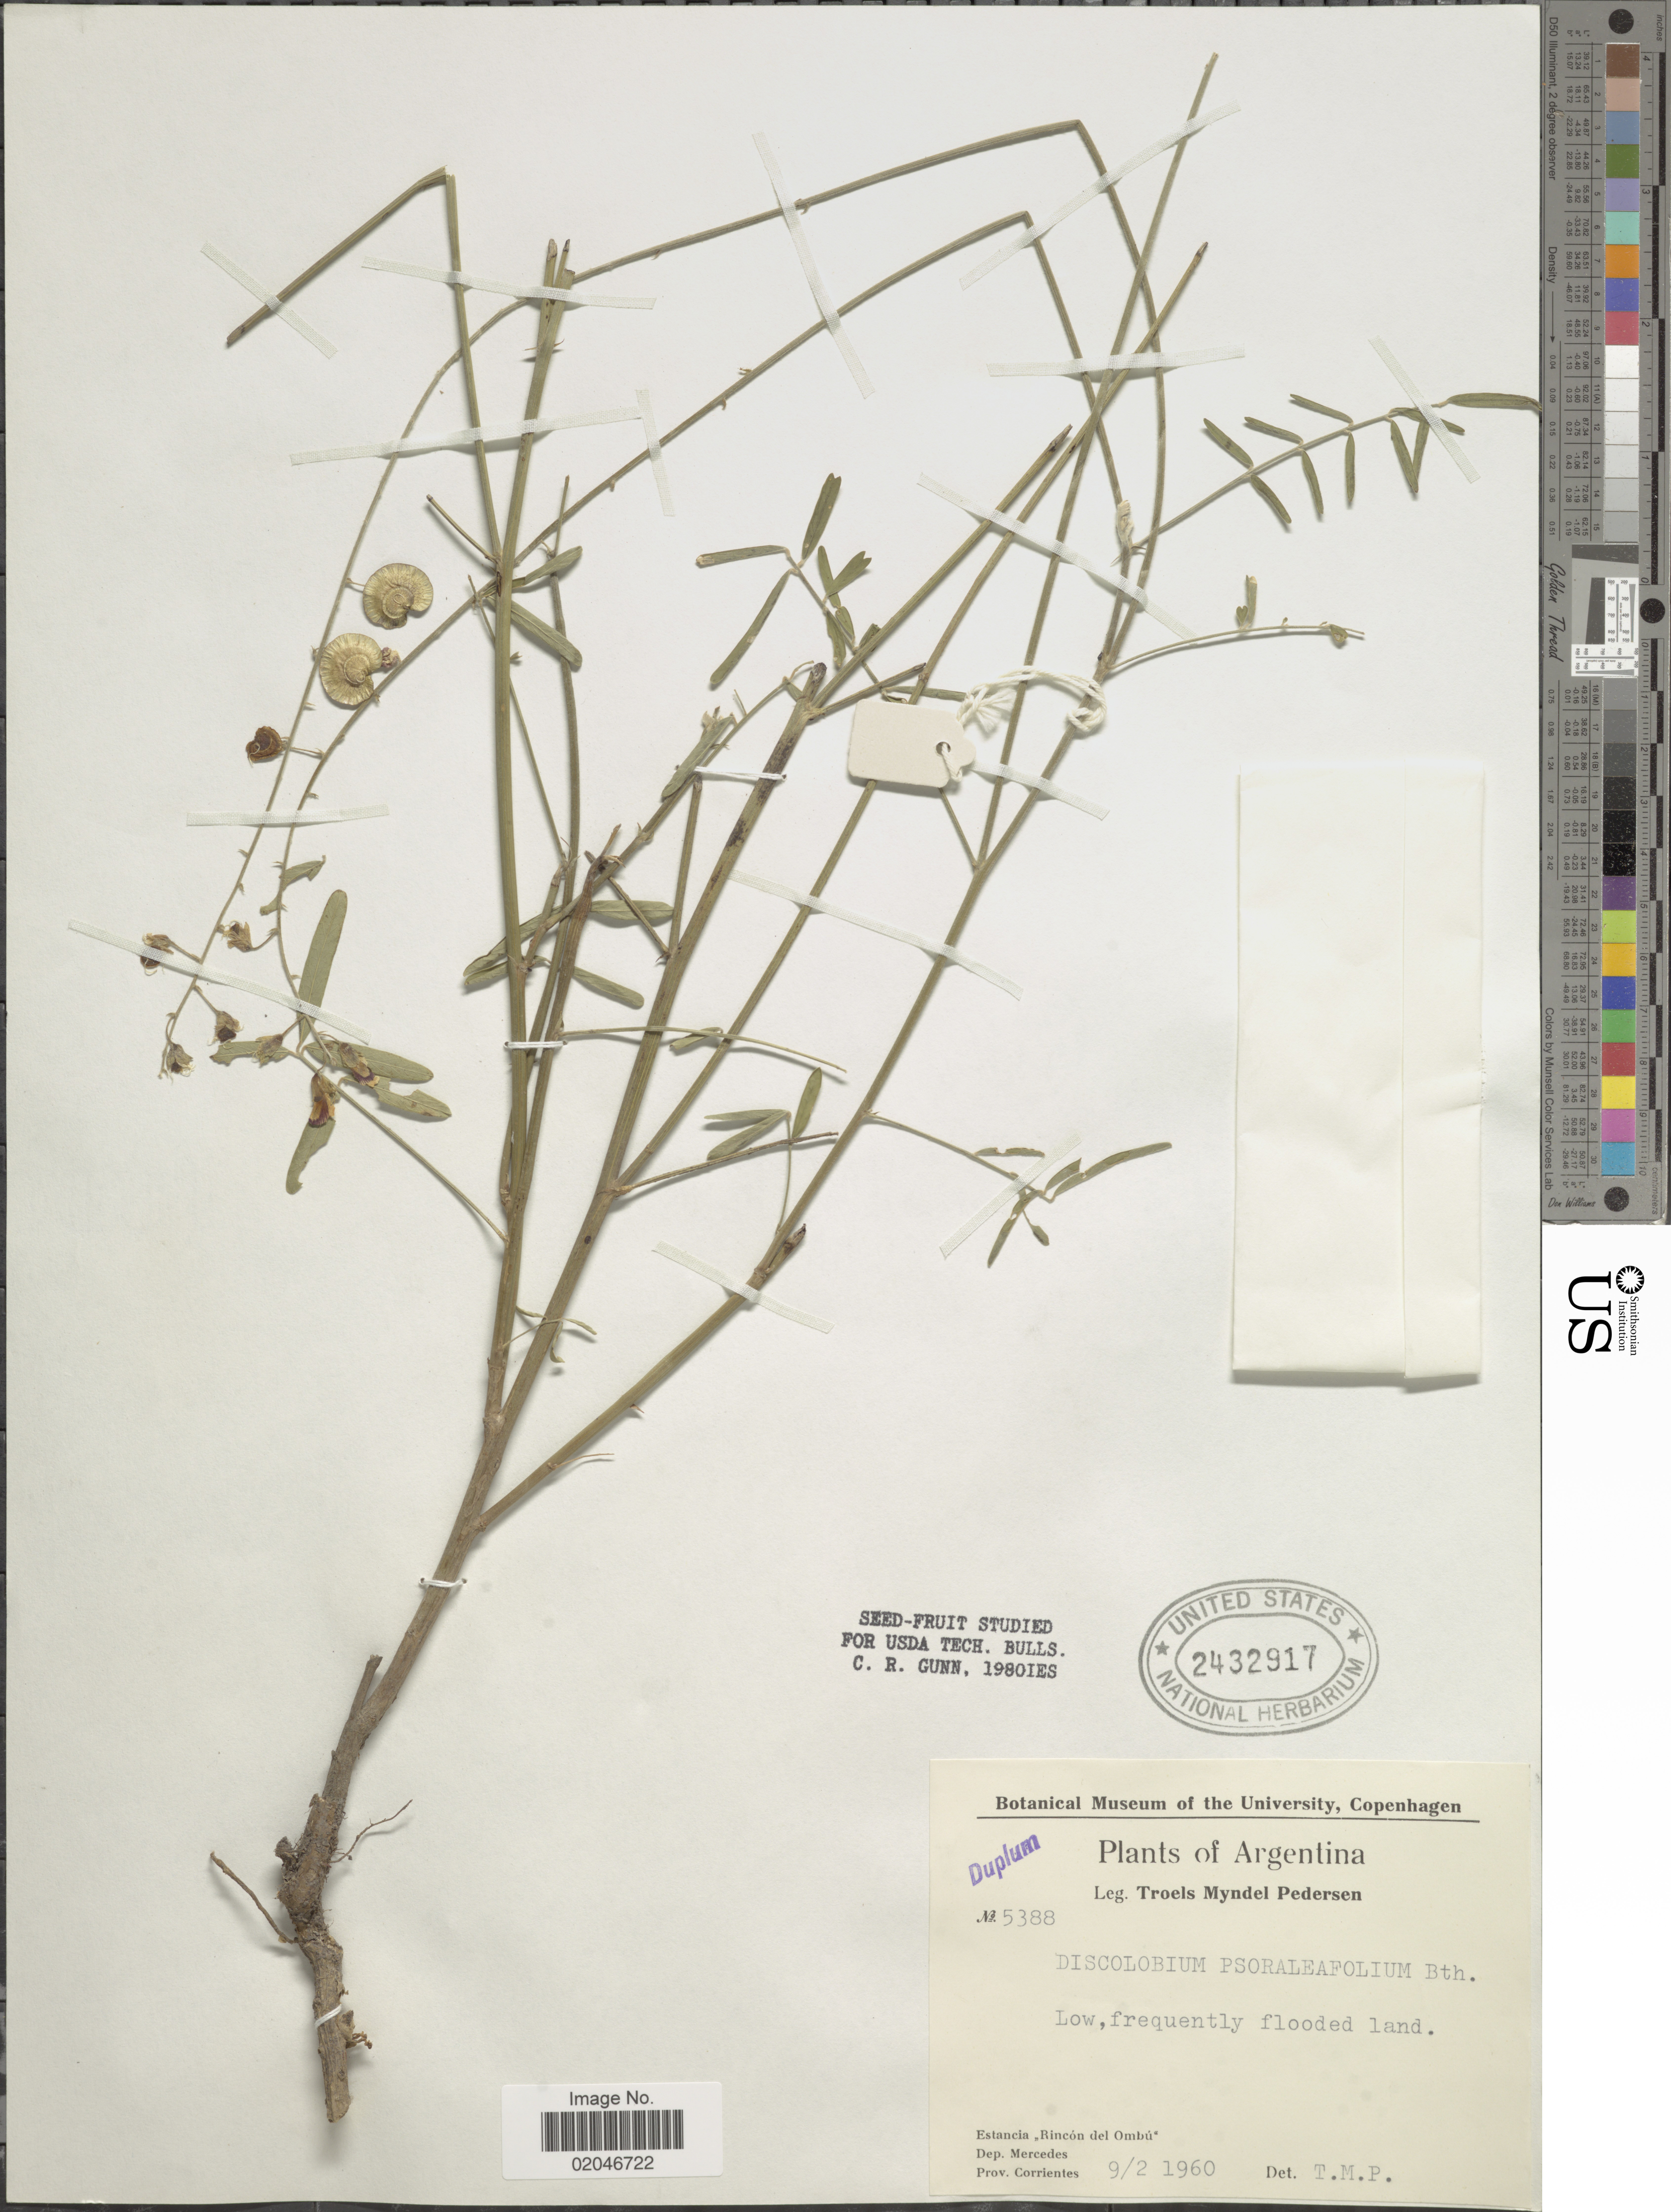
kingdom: Plantae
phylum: Tracheophyta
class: Magnoliopsida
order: Fabales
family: Fabaceae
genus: Discolobium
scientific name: Discolobium psoraleifolium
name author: Benth.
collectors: T. Pederson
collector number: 5388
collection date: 1960-02-09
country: Argentina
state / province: Corrientes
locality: Estancia ,,Rincón del Ombú' Dep. Mercedes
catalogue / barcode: US 2432917